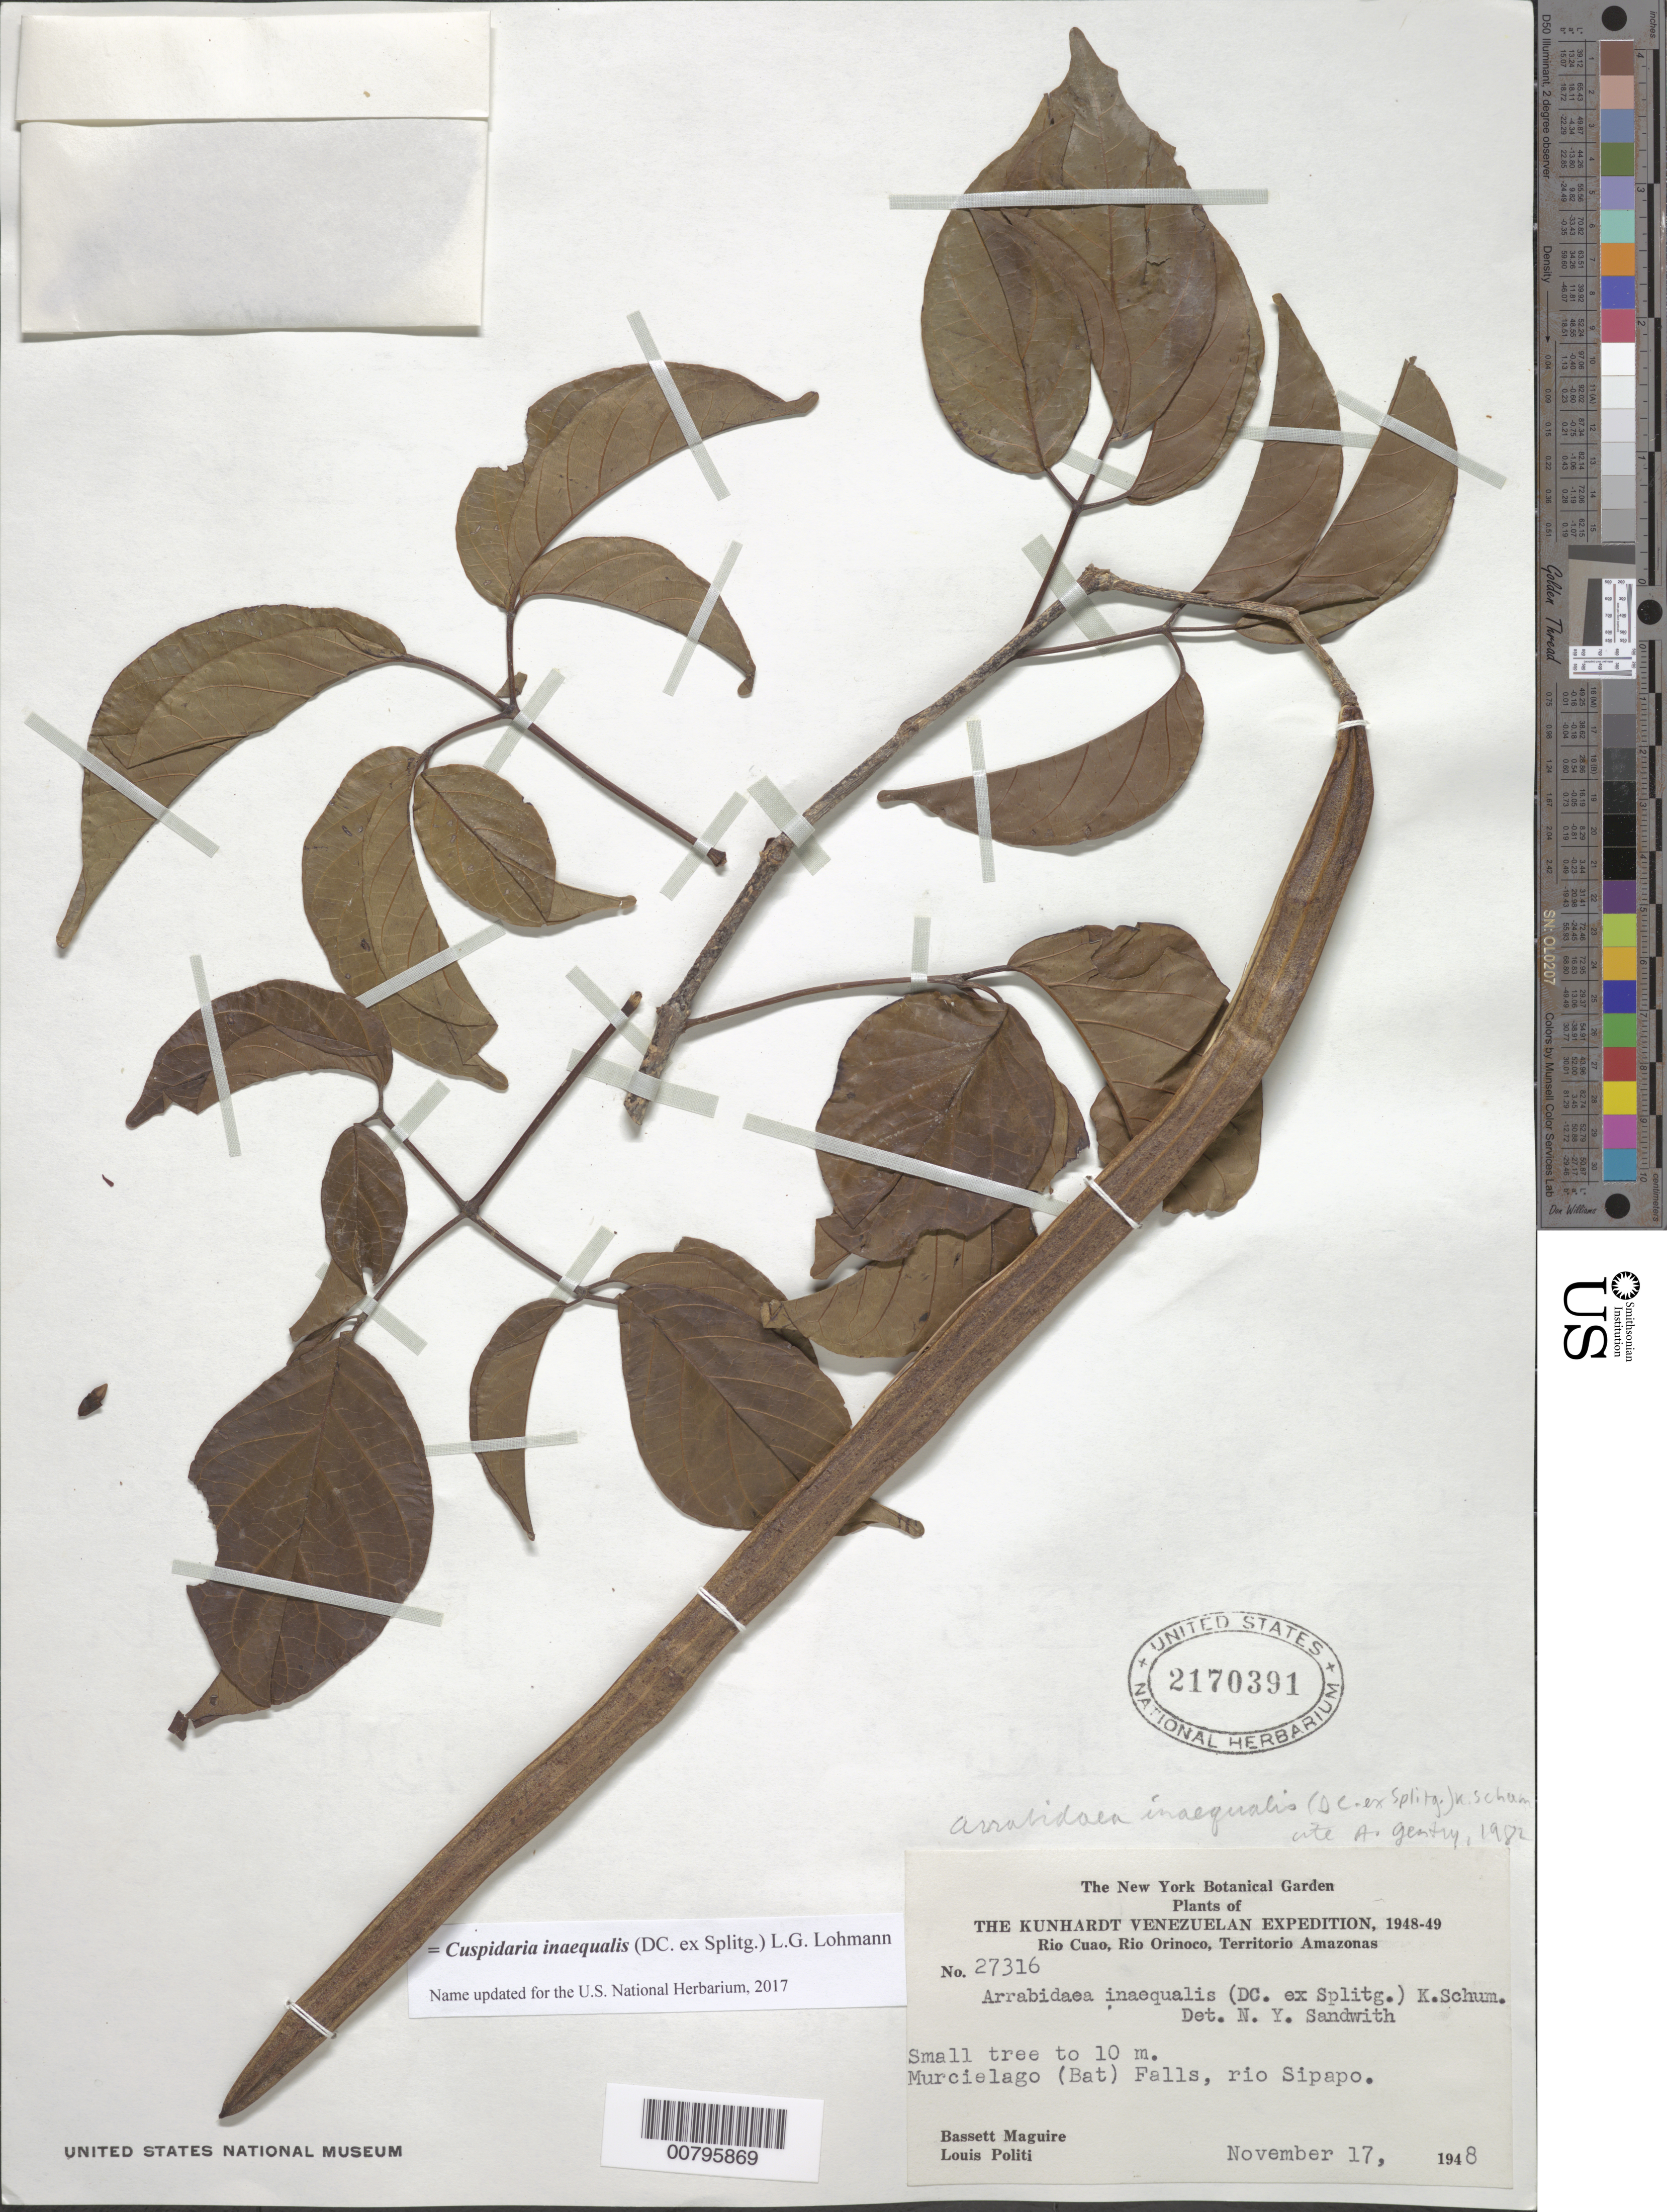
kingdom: Plantae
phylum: Tracheophyta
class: Magnoliopsida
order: Lamiales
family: Bignoniaceae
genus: Cuspidaria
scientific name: Cuspidaria inaequalis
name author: (Splitg.) L.G. Lohmann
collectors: B. Maguire & L. Politi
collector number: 27316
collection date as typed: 17-Nov-48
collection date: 1948-11-17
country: Venezuela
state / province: Amazonas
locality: Murcielago (Bat.) Falls, Río Sipapo; Río Cuao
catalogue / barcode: US 2170391